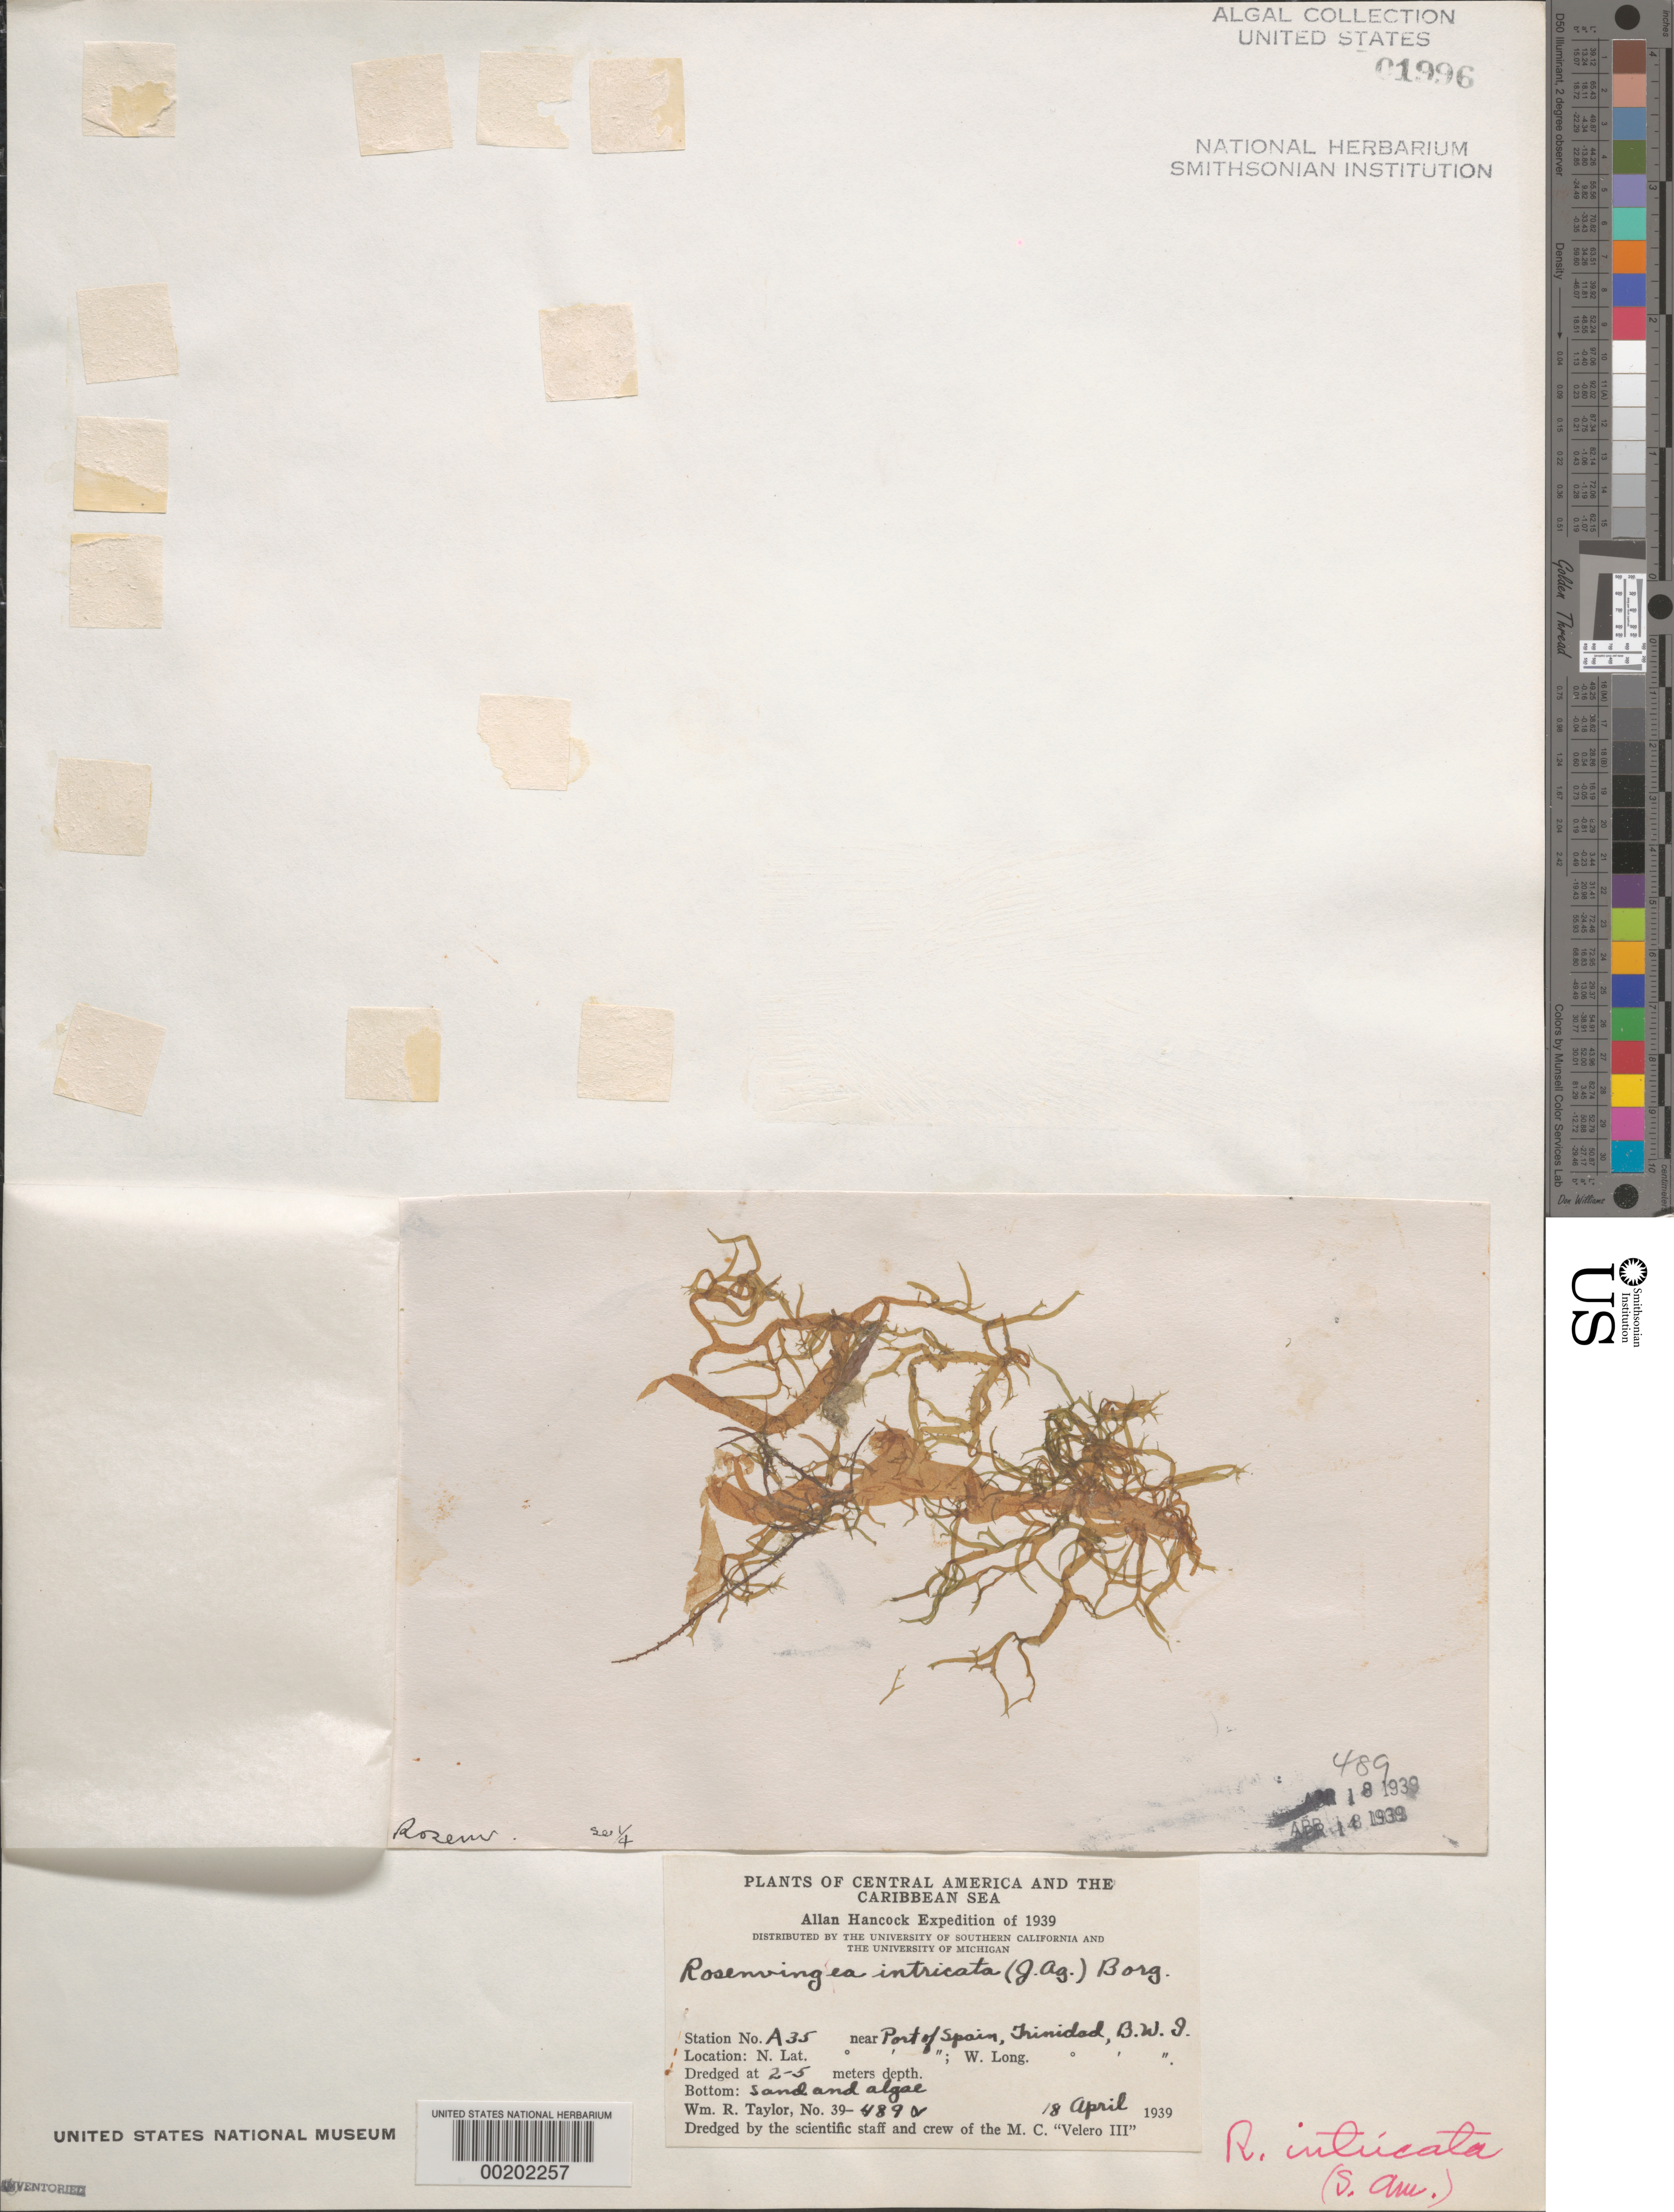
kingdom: Chromista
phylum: Ochrophyta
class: Phaeophyceae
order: Scytosiphonales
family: Scytosiphonaceae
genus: Rosenvingea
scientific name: Rosenvingea endiviifolia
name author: (Martius) M.J. Wynne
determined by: Algae name updating Project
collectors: W. R. Taylor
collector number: WRT 39-489a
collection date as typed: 18 Apr 1939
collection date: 1939-04-18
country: Trinidad and Tobago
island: Trinidad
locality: Port au Spain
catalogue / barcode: US 1996